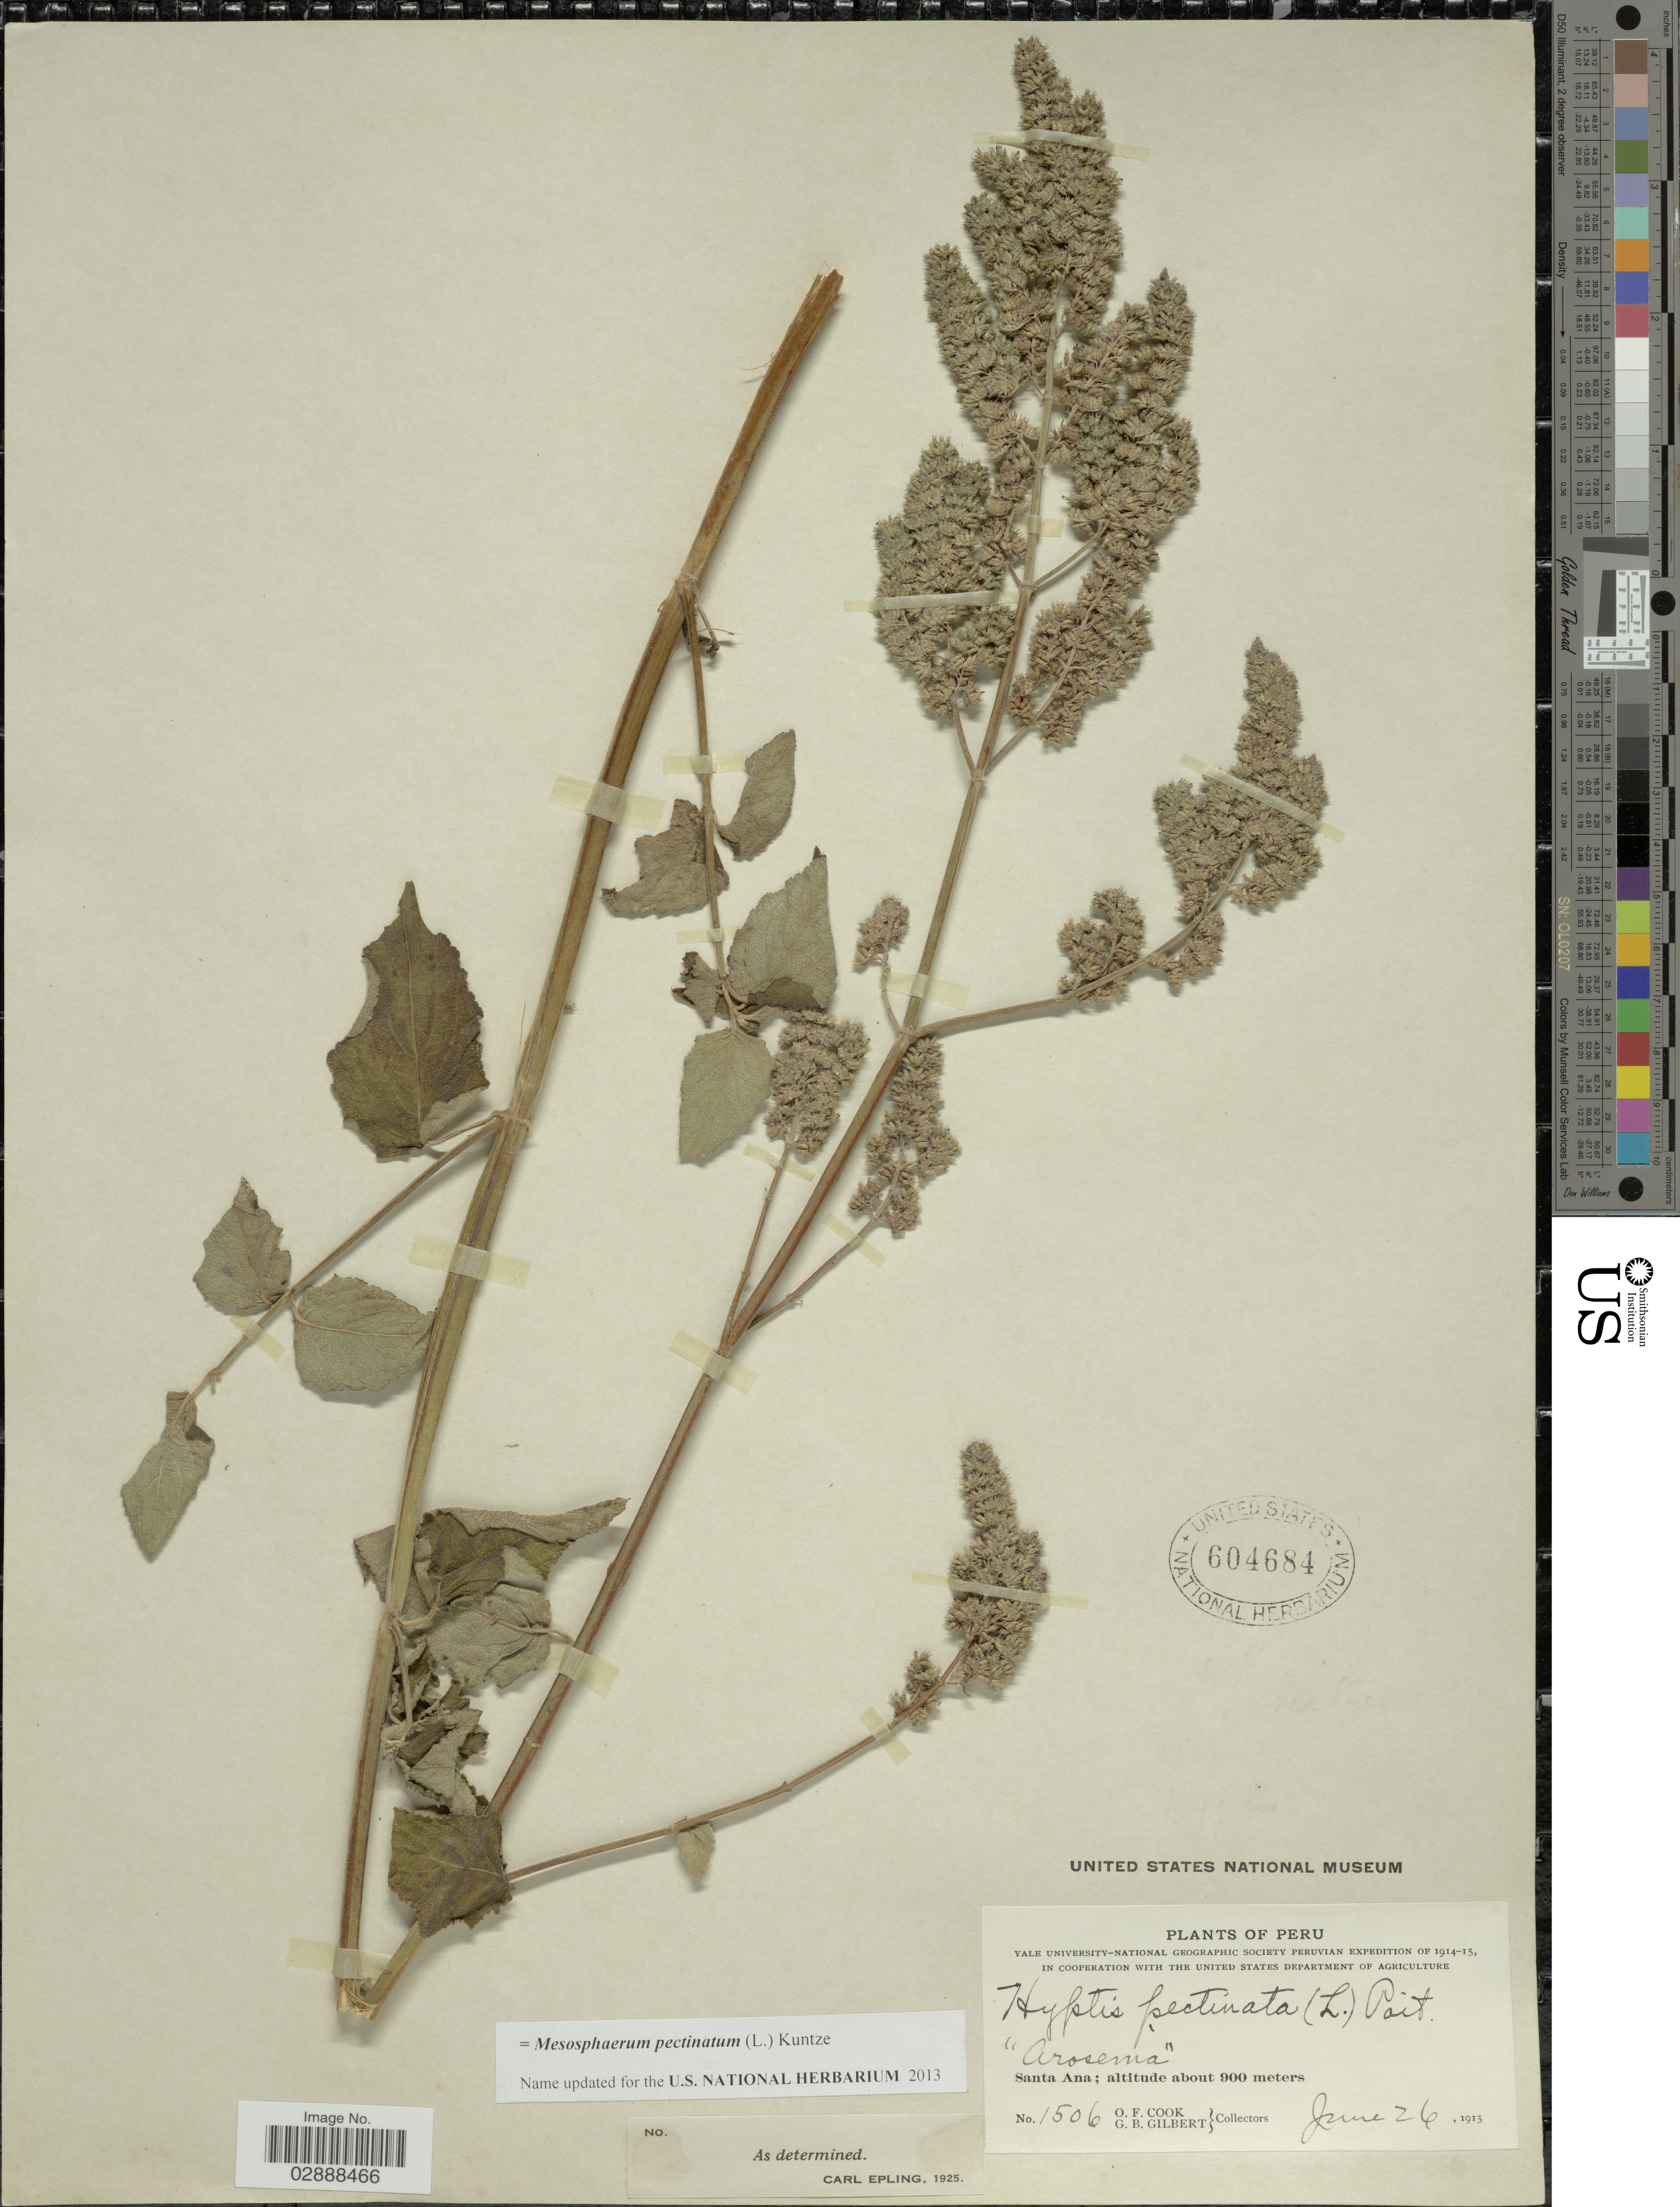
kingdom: Plantae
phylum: Tracheophyta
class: Magnoliopsida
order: Lamiales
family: Lamiaceae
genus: Mesosphaerum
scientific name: Mesosphaerum pectinatum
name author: (L.) Kuntze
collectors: O. F. Cook & G. B. Gilbert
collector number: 1506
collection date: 1915-06-26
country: Peru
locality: Santa Ana.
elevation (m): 900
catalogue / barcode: US 604684